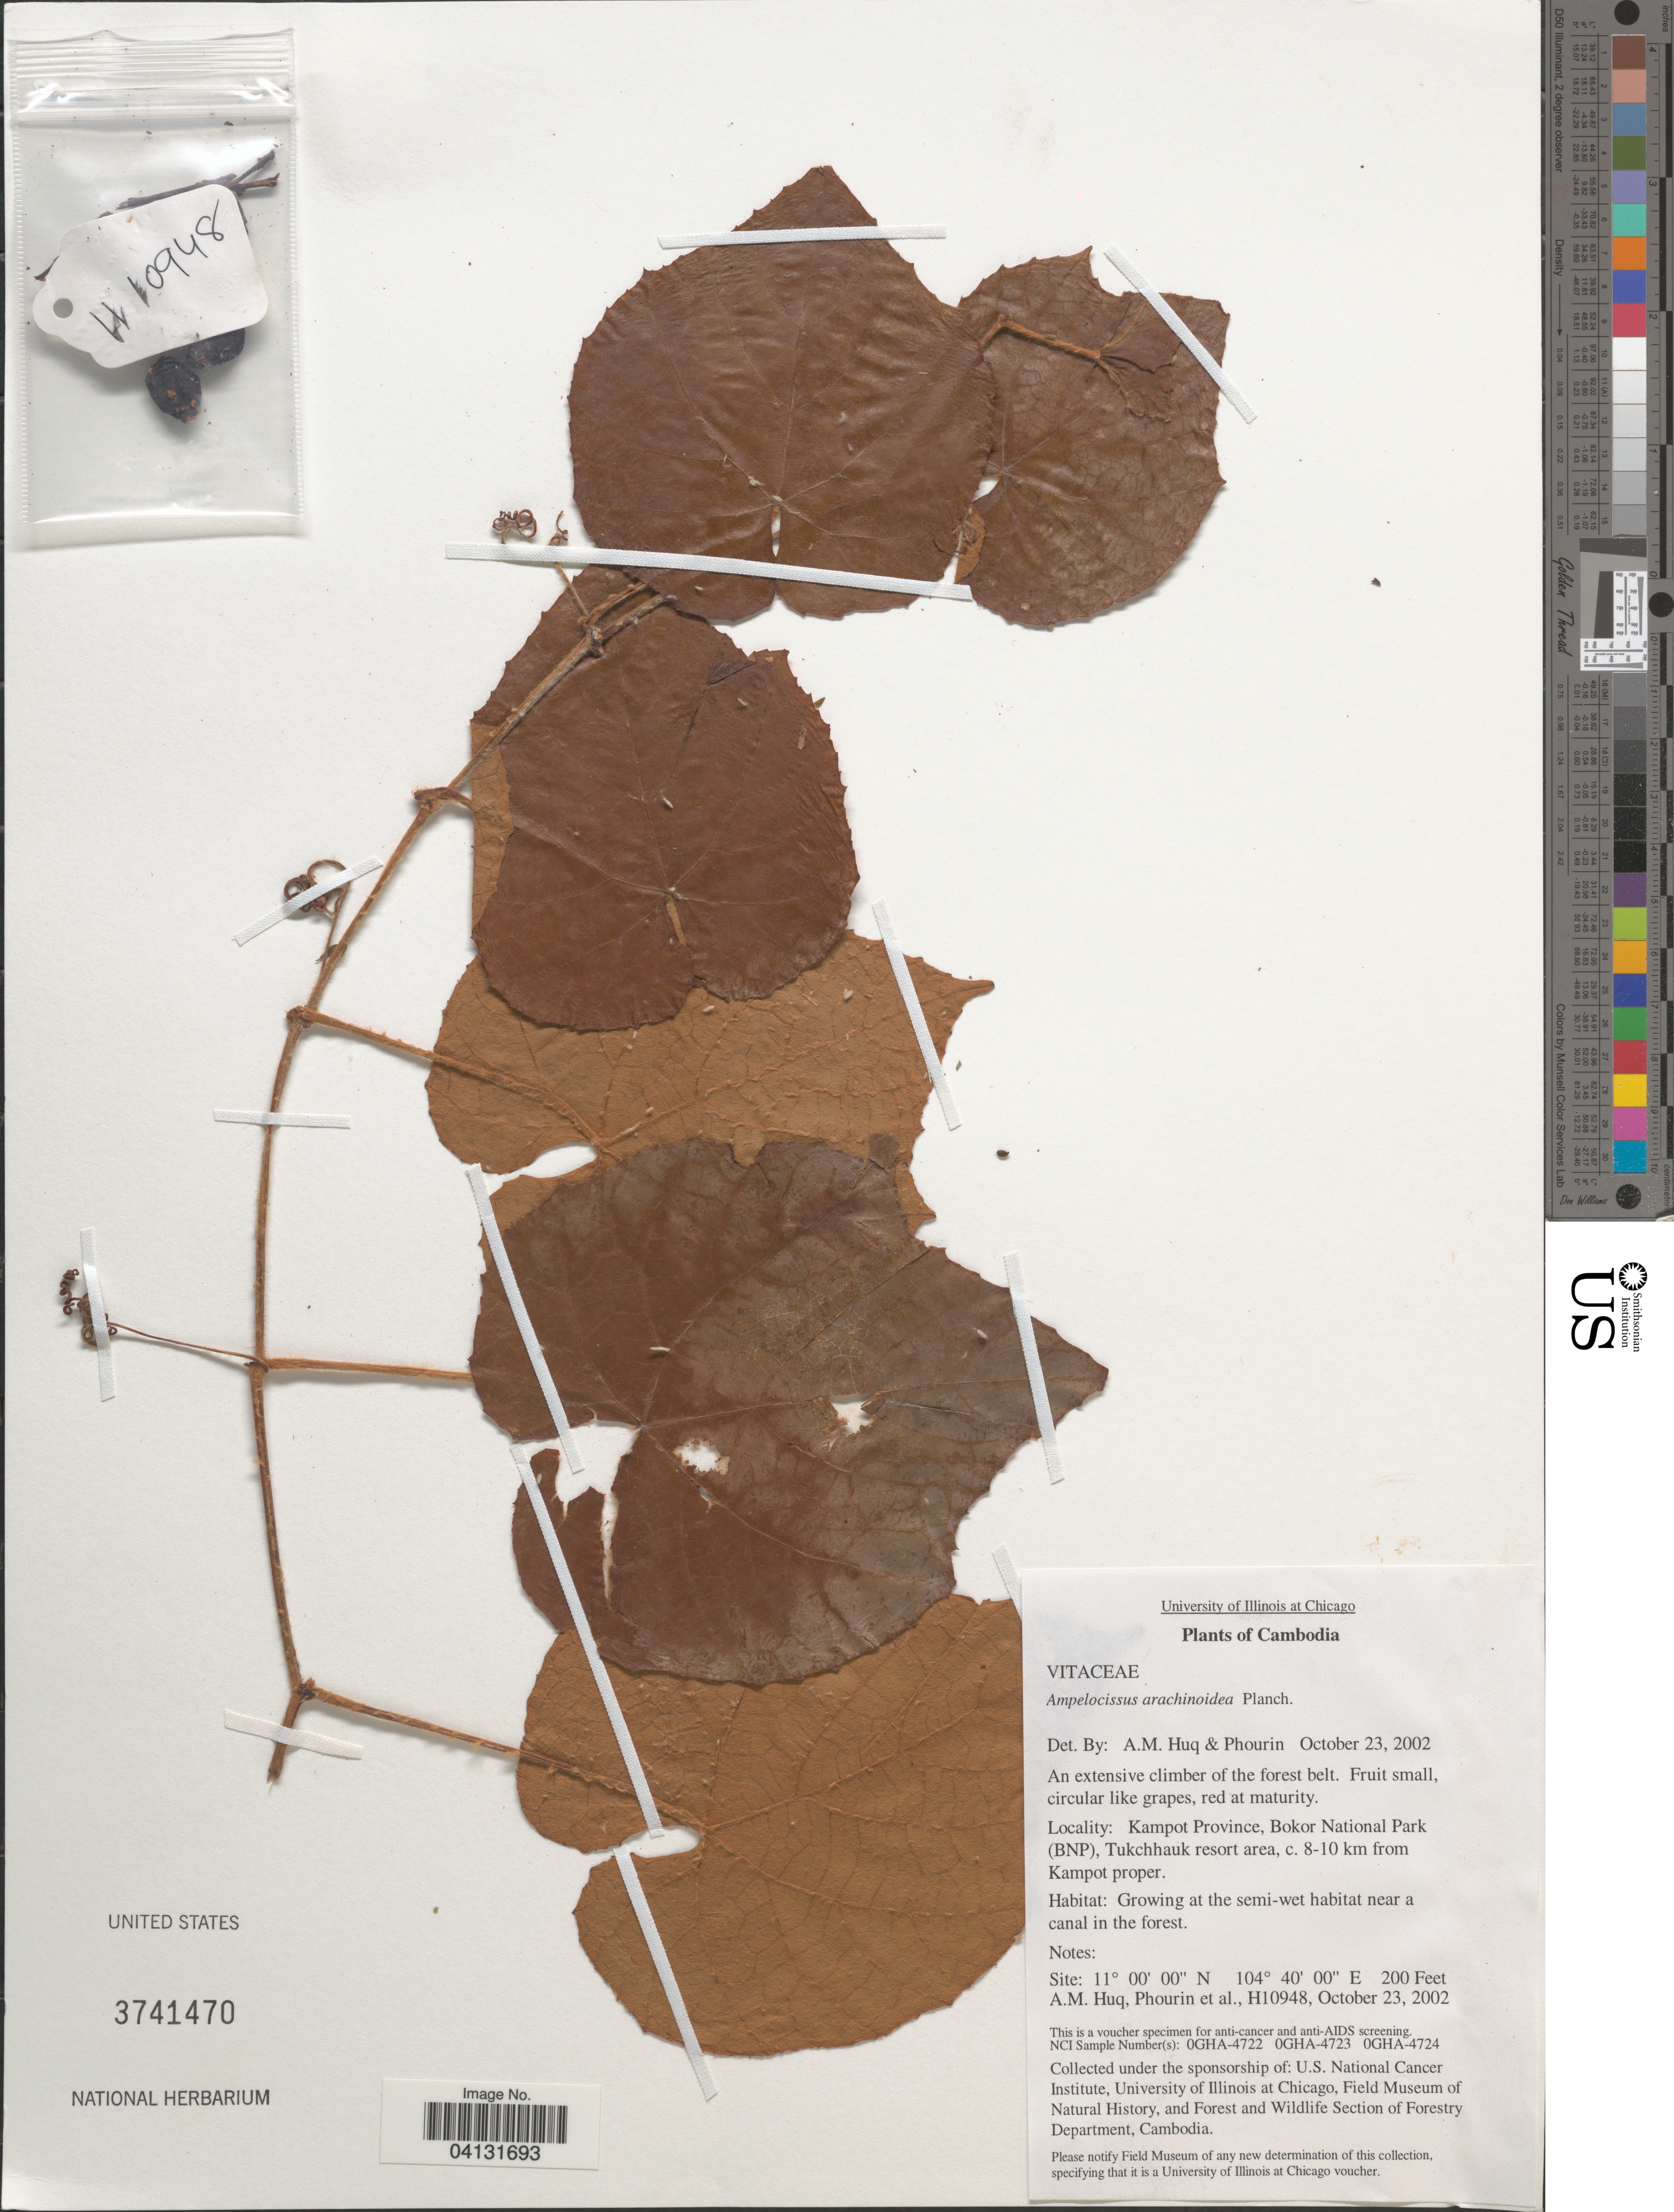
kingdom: Plantae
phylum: Tracheophyta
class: Magnoliopsida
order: Vitales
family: Vitaceae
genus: Ampelocissus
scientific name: Ampelocissus arachnoidea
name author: (Hassk.) Planch.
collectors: A. M. Huq, -- Phourin & et al.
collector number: H10948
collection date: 2002-10-23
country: Cambodia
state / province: Kâmpât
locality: Kampot Province, Bokor National Park (BNP), Tukchhauk resort area, c. 8-10 km from Kampot proper.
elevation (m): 61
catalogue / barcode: US 3741470